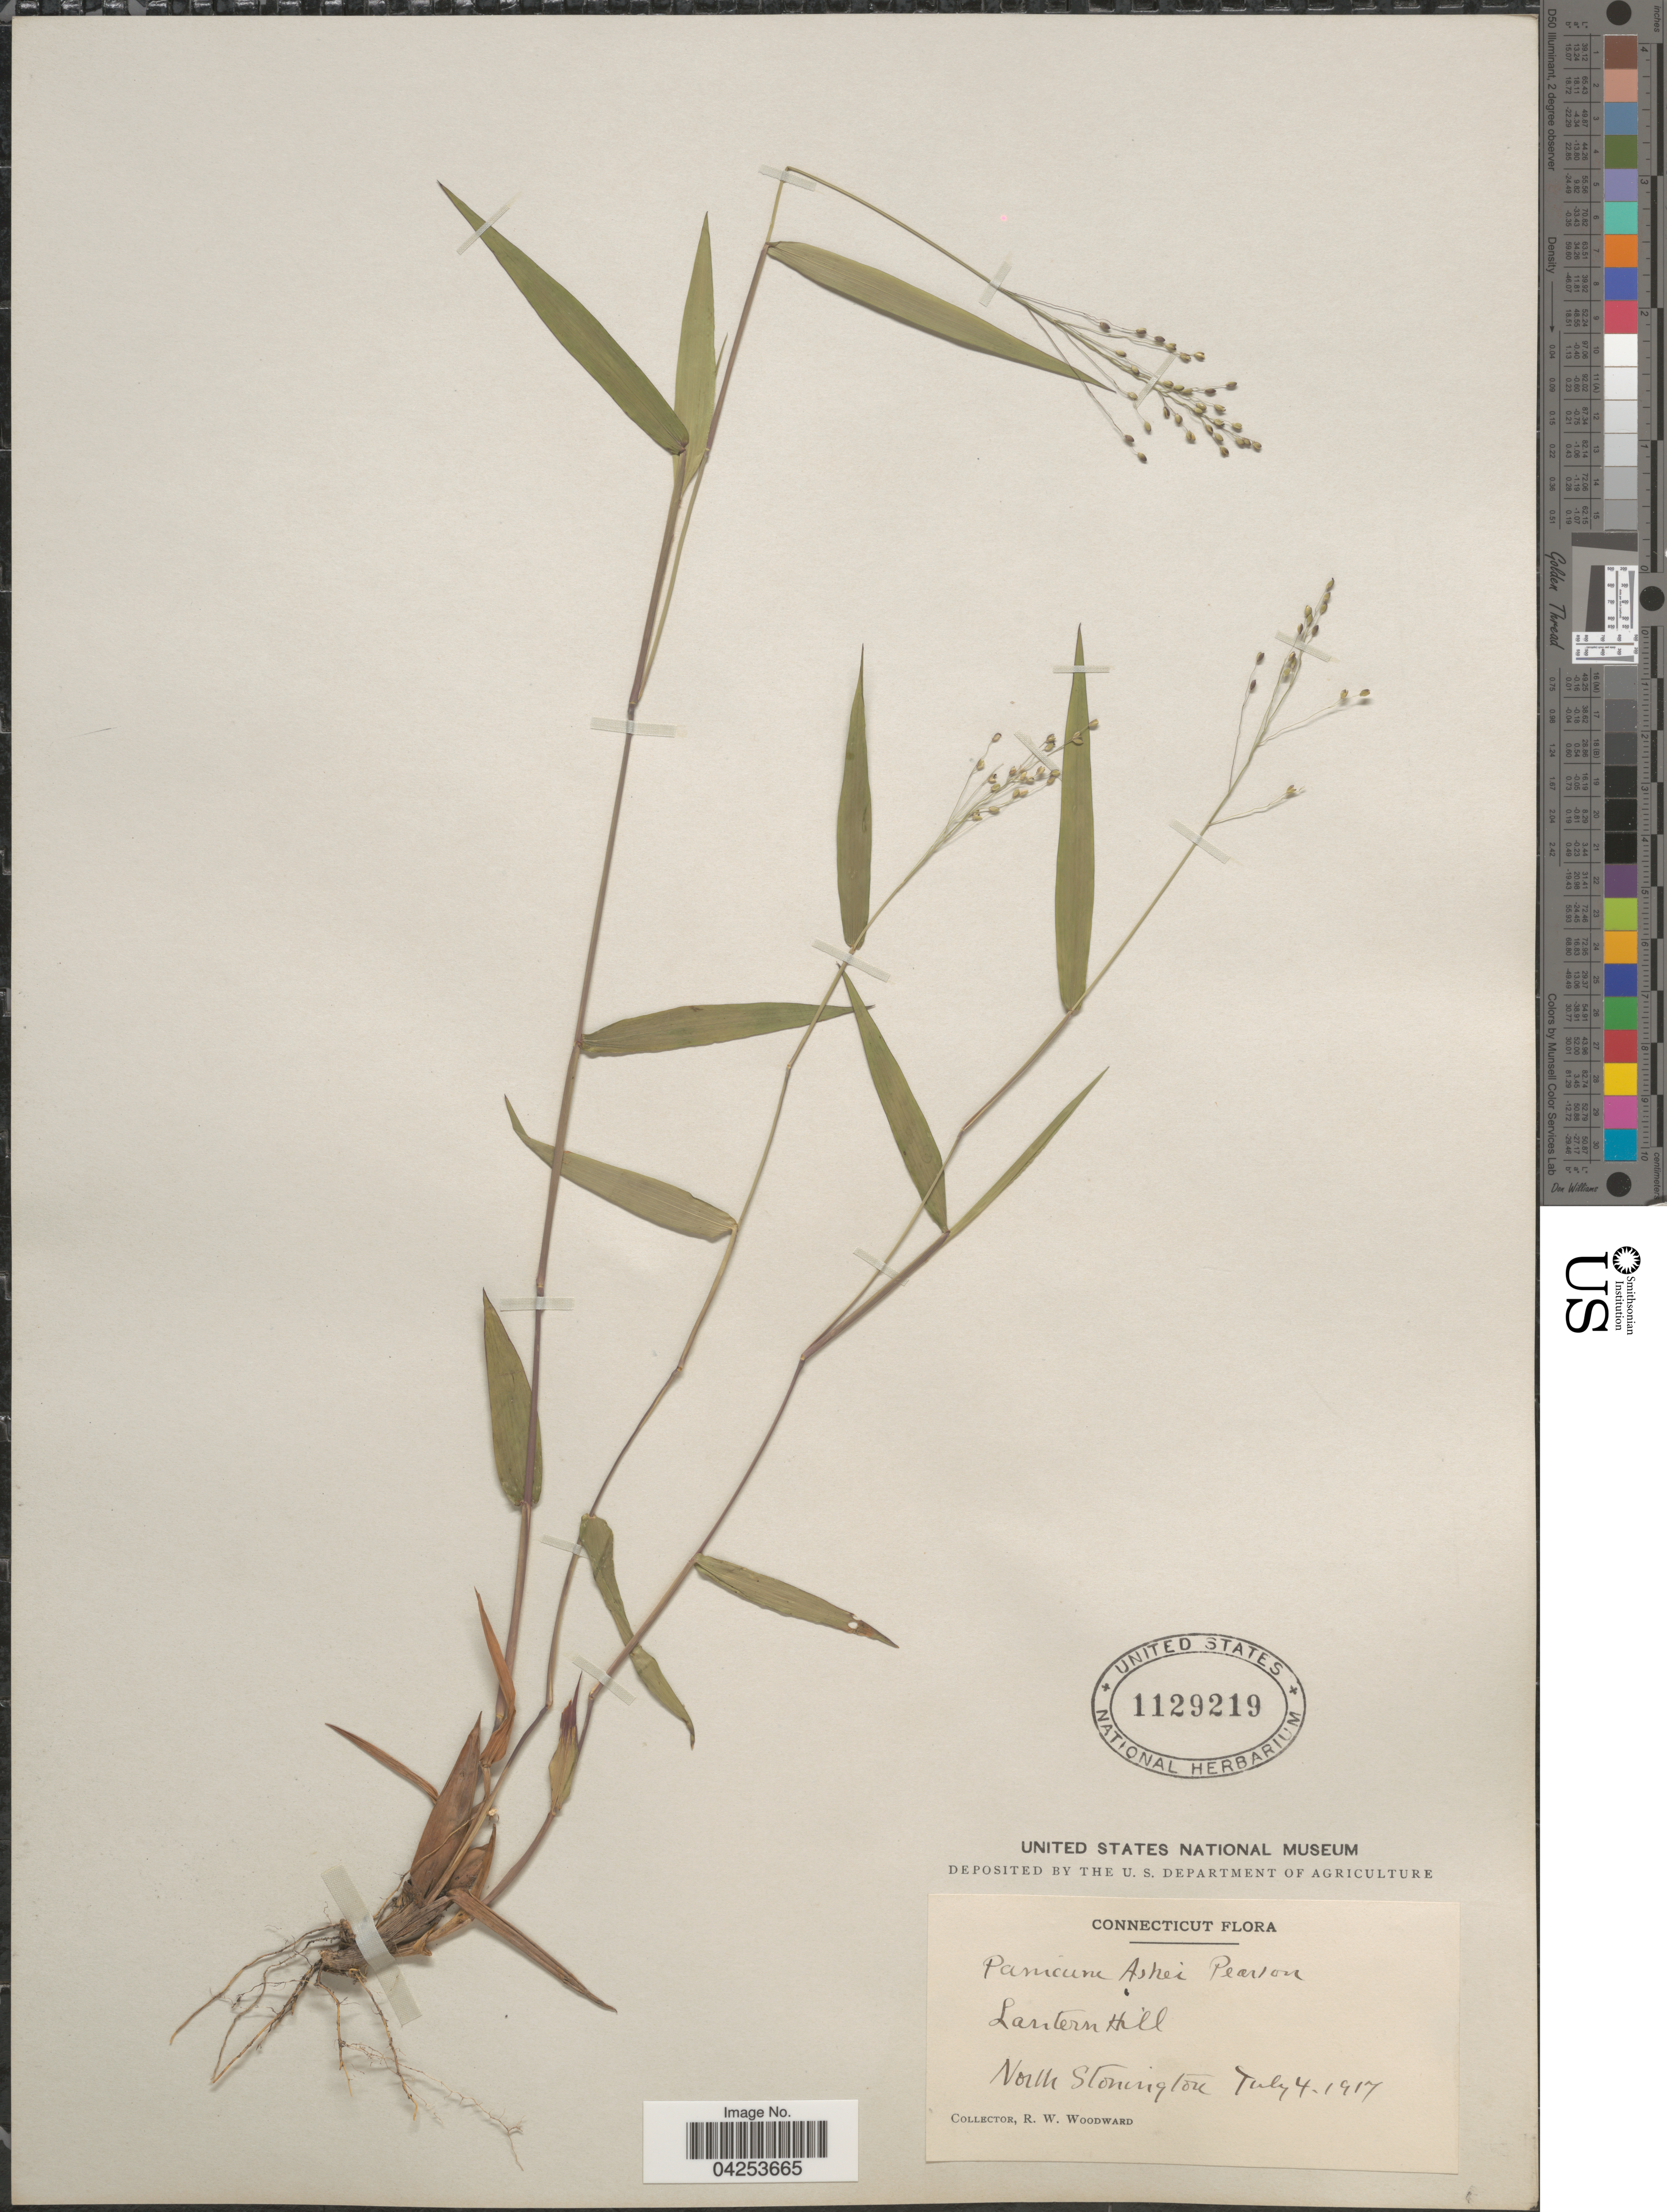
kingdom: Plantae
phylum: Tracheophyta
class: Liliopsida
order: Poales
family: Poaceae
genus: Dichanthelium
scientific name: Dichanthelium commutatum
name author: (Schult.) Gould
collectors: R. Woodward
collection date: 1917-07-04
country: United States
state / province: Connecticut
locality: Lantern Hill. North Stonington.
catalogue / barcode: US 1129219